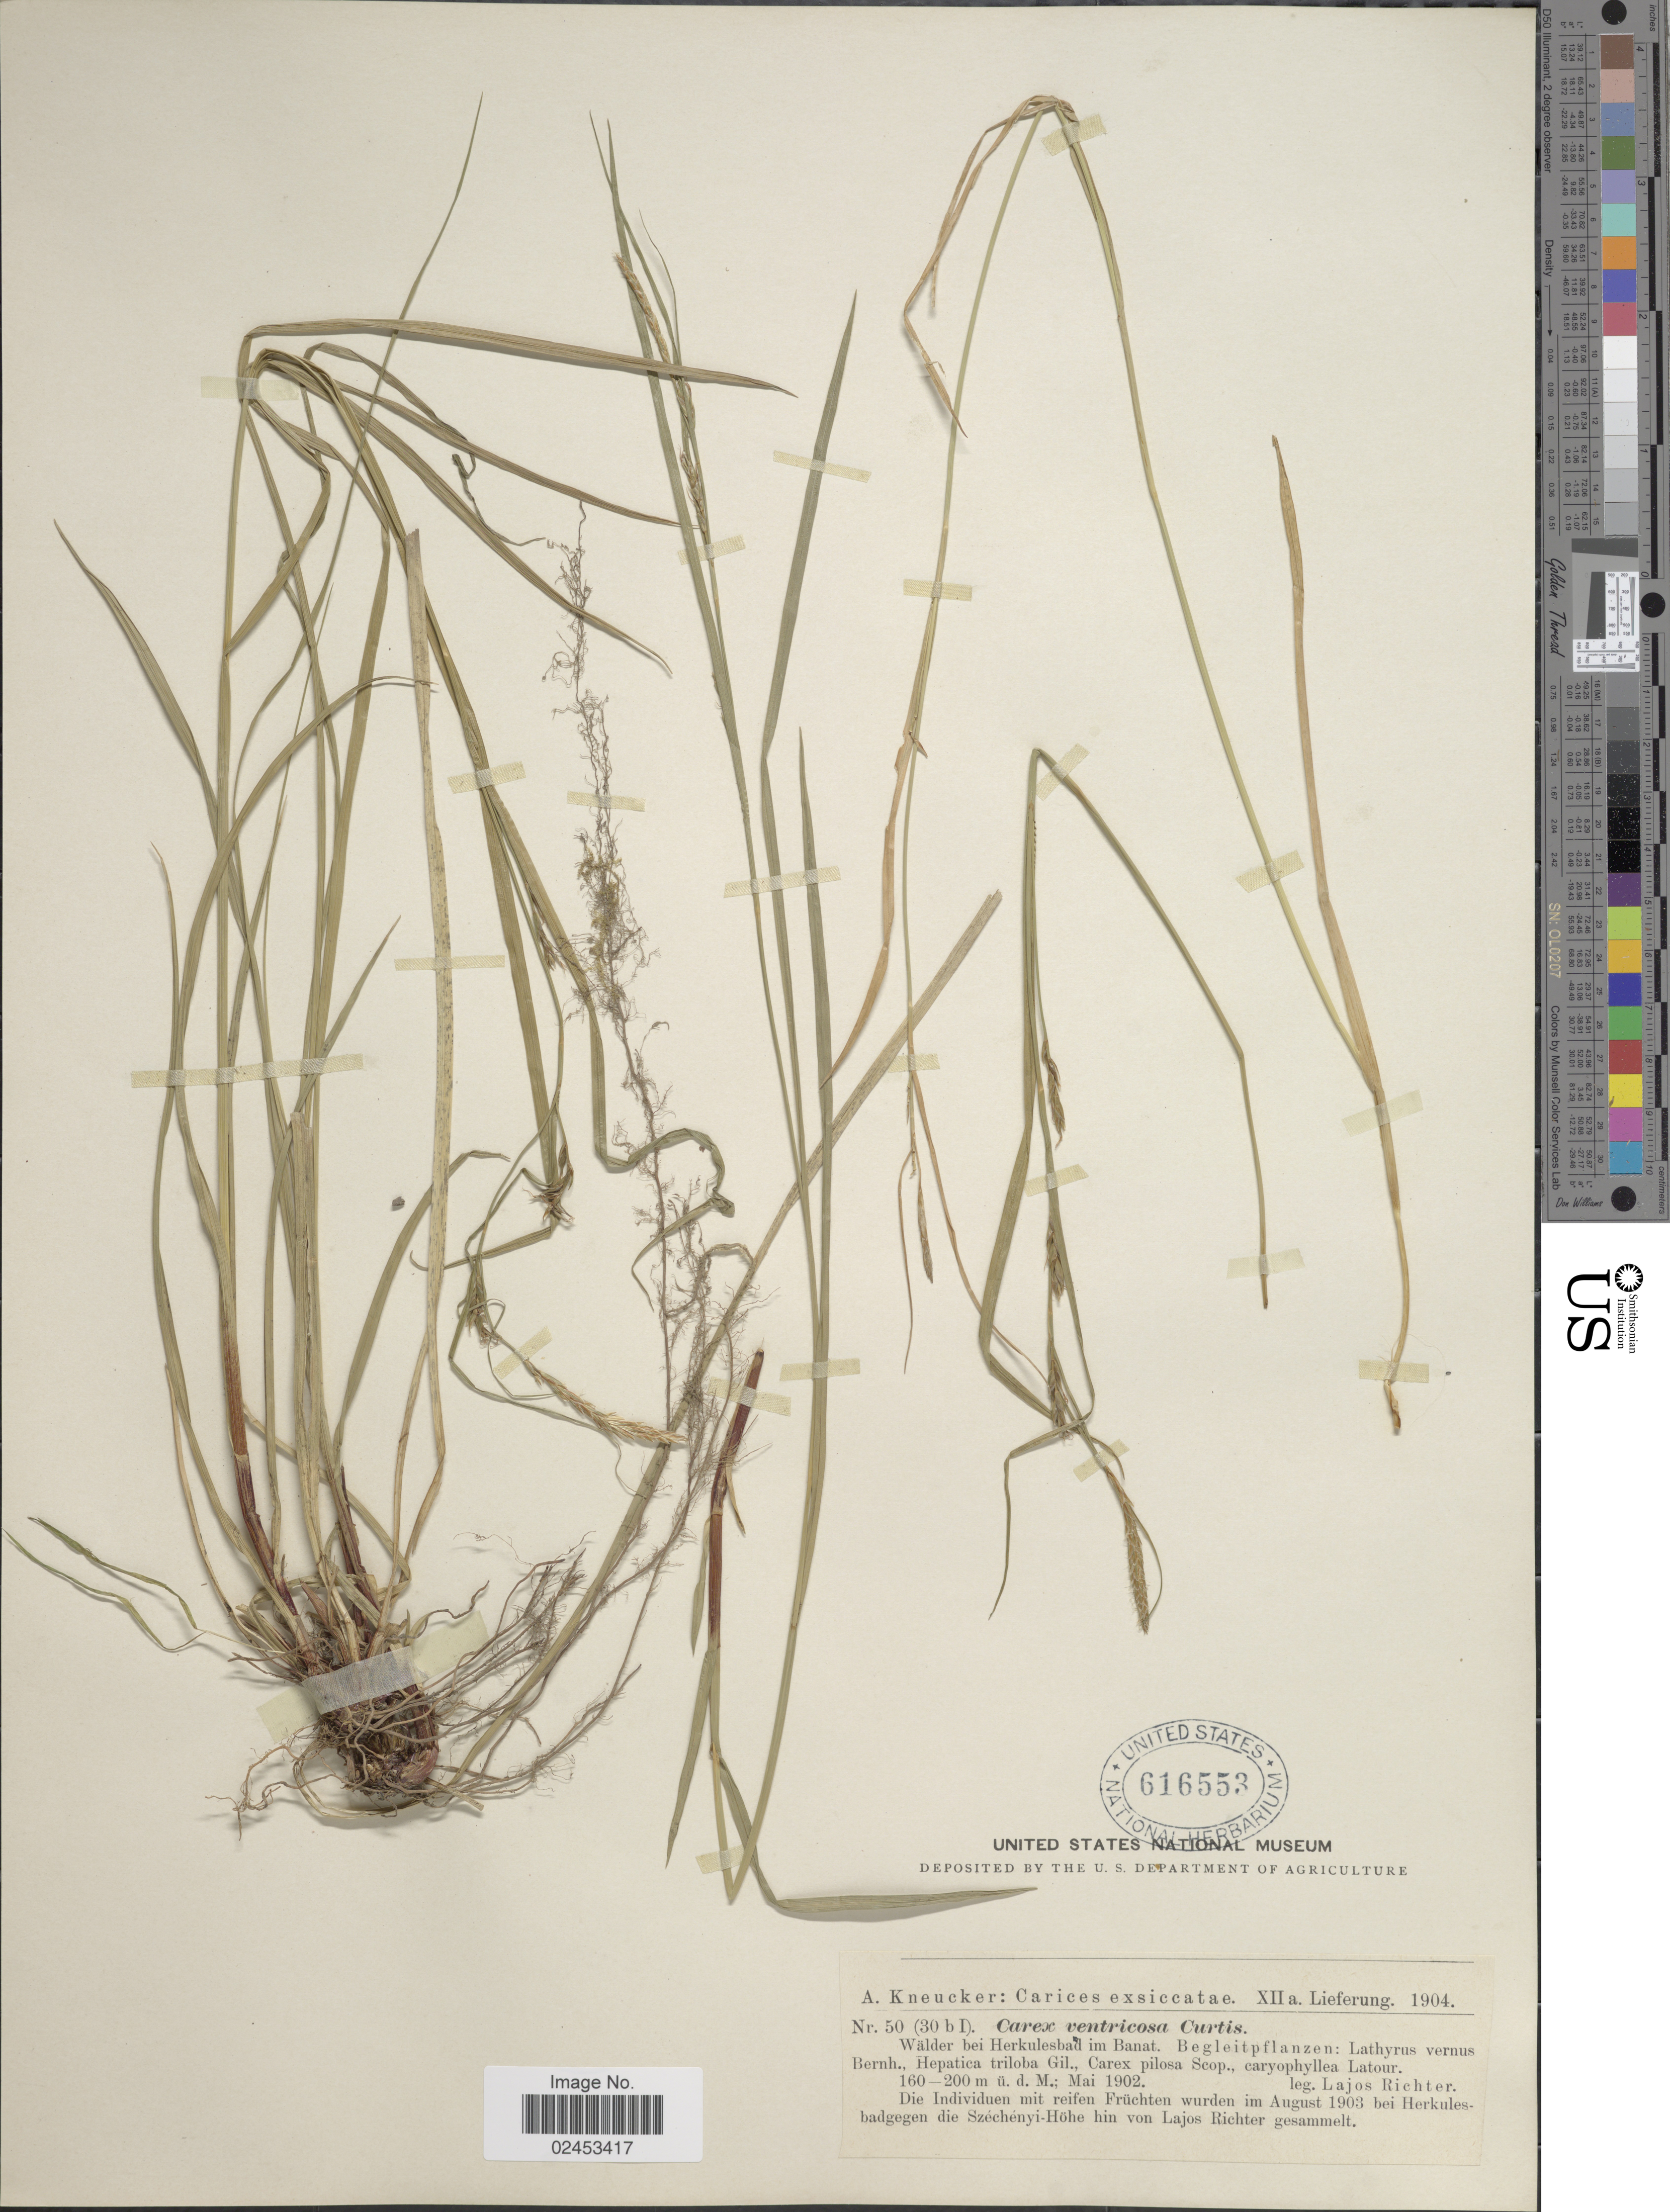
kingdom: Plantae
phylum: Tracheophyta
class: Liliopsida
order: Poales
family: Cyperaceae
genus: Carex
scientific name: Carex depauperata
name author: Curtis ex Woodw.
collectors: L. Richter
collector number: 50 (30 b I)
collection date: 1902-05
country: Romania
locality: Wälder bei Herkulesbad im Banat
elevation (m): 160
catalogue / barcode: US 616553